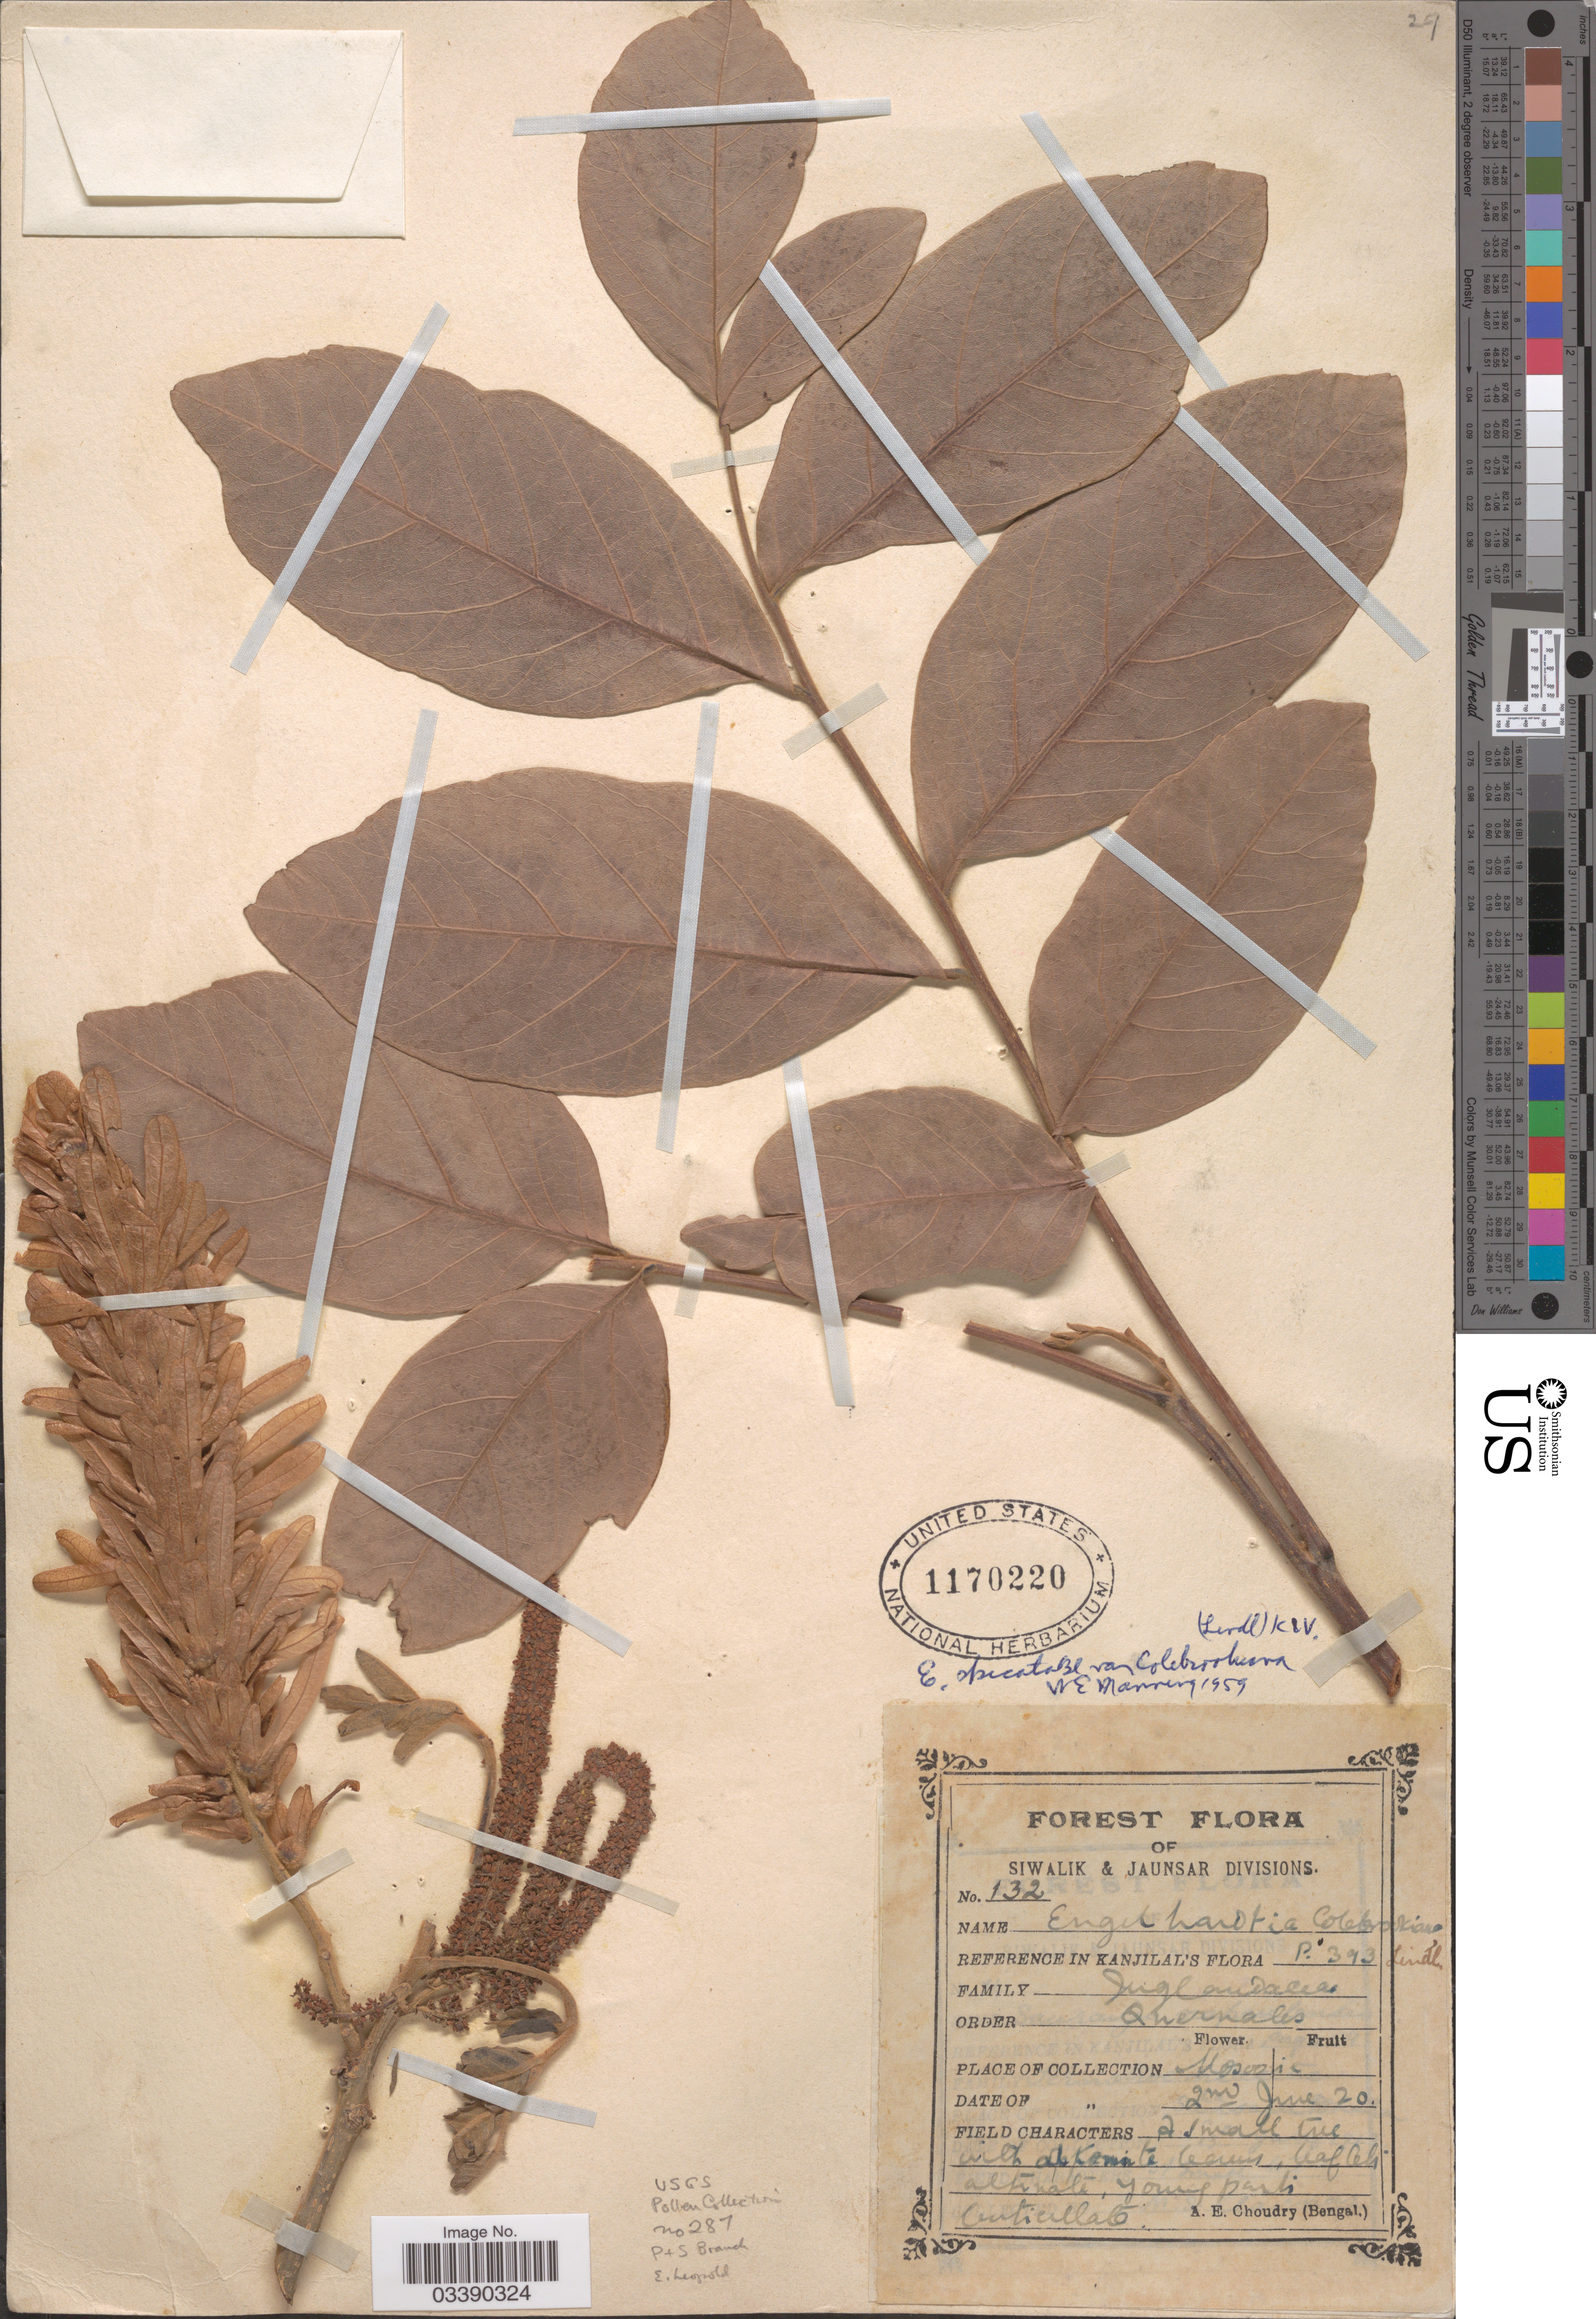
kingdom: Plantae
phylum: Tracheophyta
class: Magnoliopsida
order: Fagales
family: Juglandaceae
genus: Engelhardia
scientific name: Engelhardia spicata var. colebrookeana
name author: (Lindl.) Koord. & Valeton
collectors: A. Choudry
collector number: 132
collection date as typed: Transcribed d/m/y: 2/6/20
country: India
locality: Siwalik & Jaunsar Divisions. Mussoorie.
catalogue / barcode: US 1170220